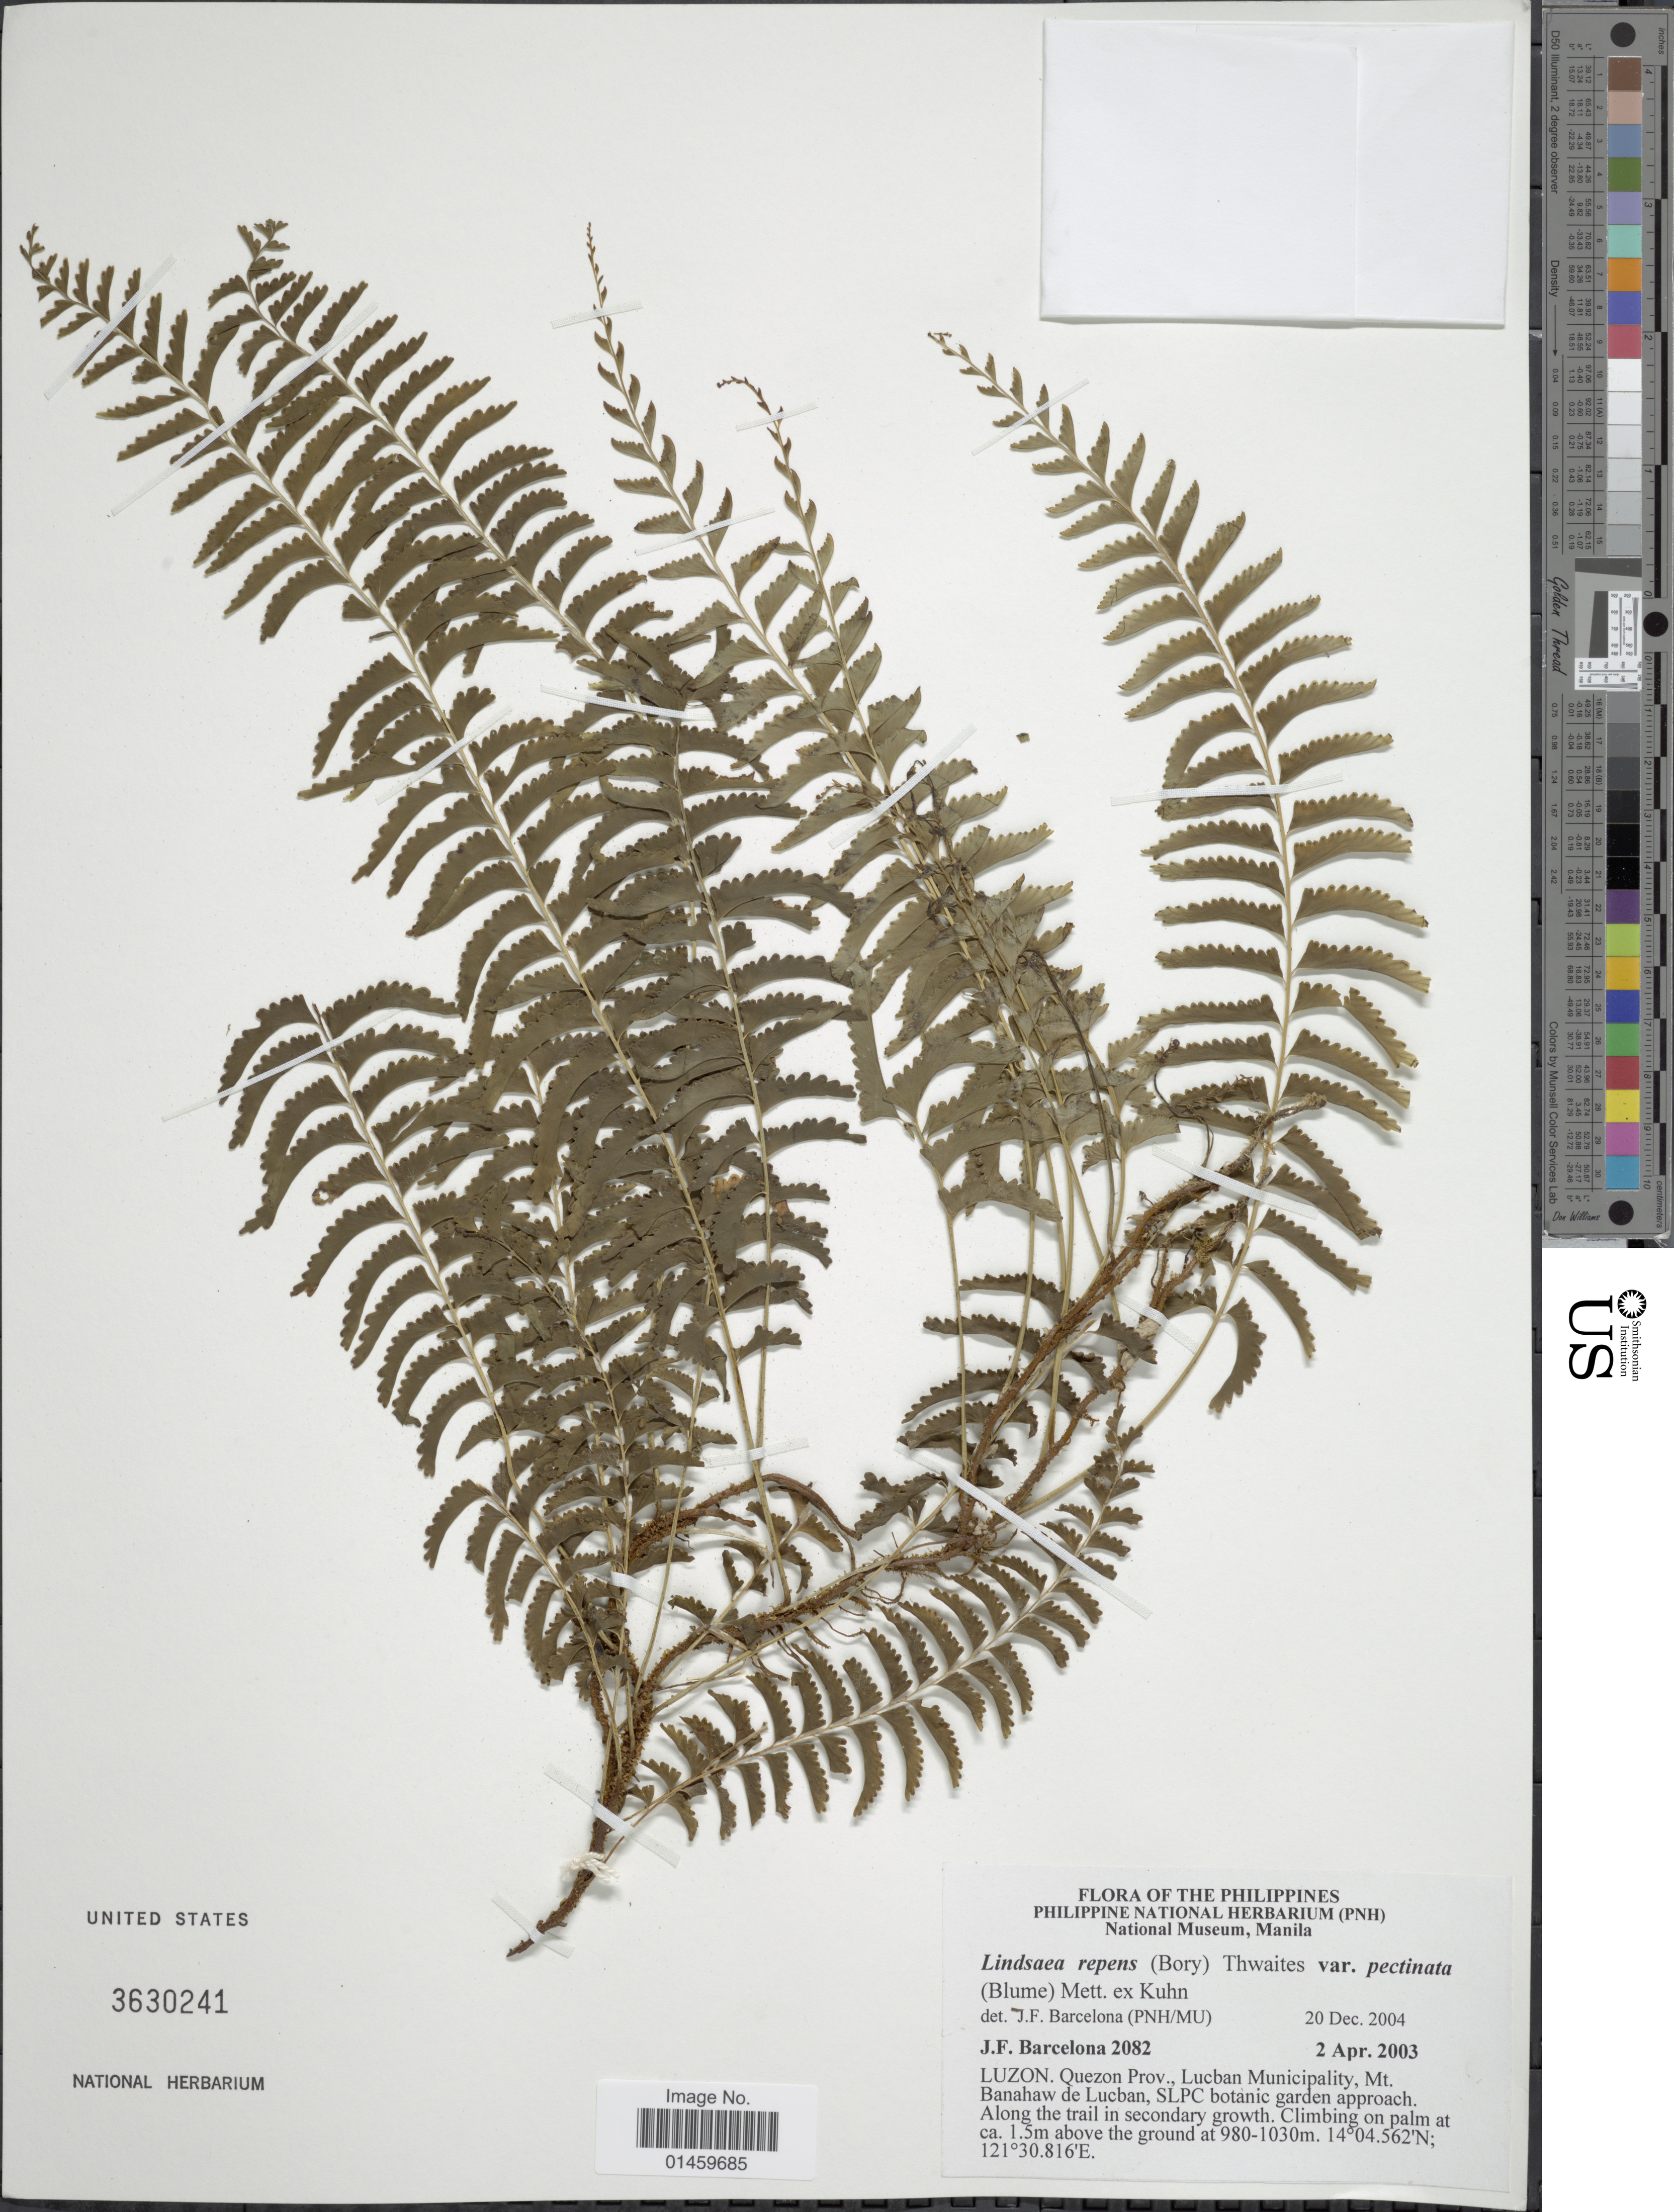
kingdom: Plantae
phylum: Tracheophyta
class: Polypodiopsida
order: Polypodiales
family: Lindsaeaceae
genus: Lindsaea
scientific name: Lindsaea repens var. pectinata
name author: (Blume) Mett.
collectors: J. F. Barcelona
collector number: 2082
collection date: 2003-04-02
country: Philippines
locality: Luzon. Quezon Prov., Lucban Municipality, Mt. Banahaw de Lucban, SLPC botanic garden apporach. Along the trail in secondary growth.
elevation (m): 980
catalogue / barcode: US 3630241